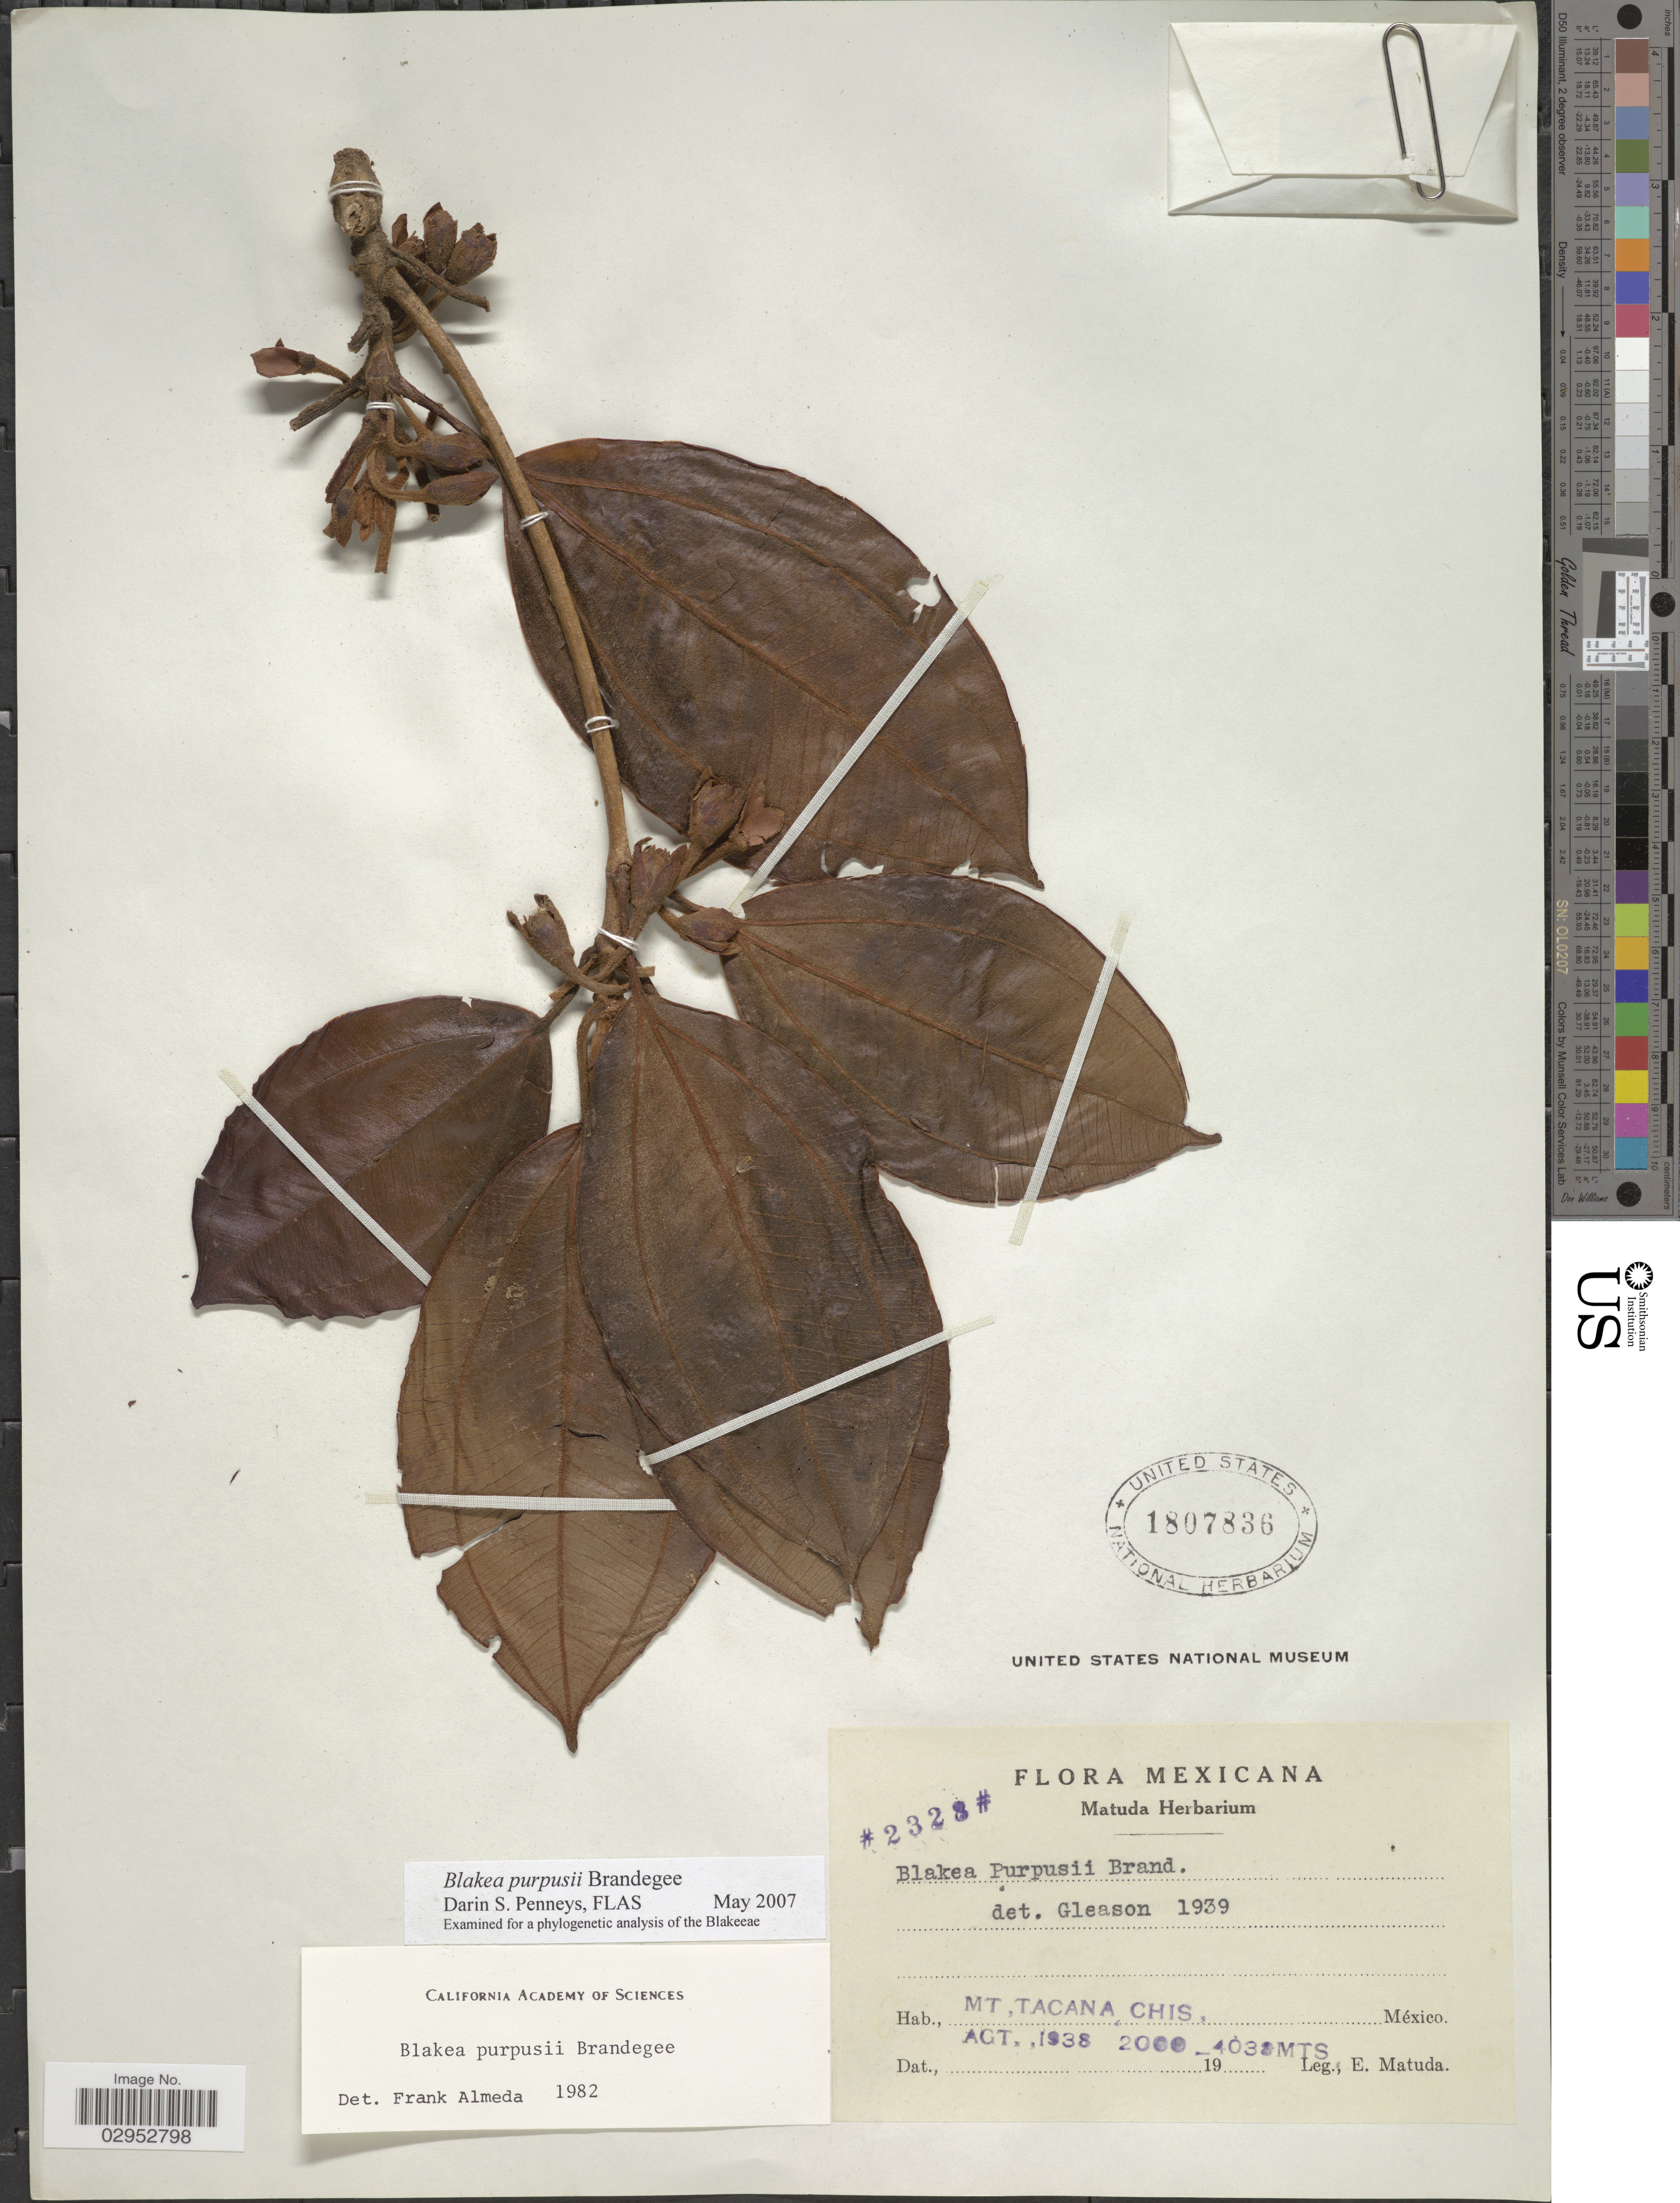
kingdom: Plantae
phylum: Tracheophyta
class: Magnoliopsida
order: Myrtales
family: Melastomataceae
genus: Blakea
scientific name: Blakea purpusii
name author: Brandegee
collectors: E. Matuda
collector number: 2323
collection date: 1938-08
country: Mexico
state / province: Chiapas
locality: Mt. Tacana, Chis., México.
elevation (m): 2000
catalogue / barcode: US 1807836